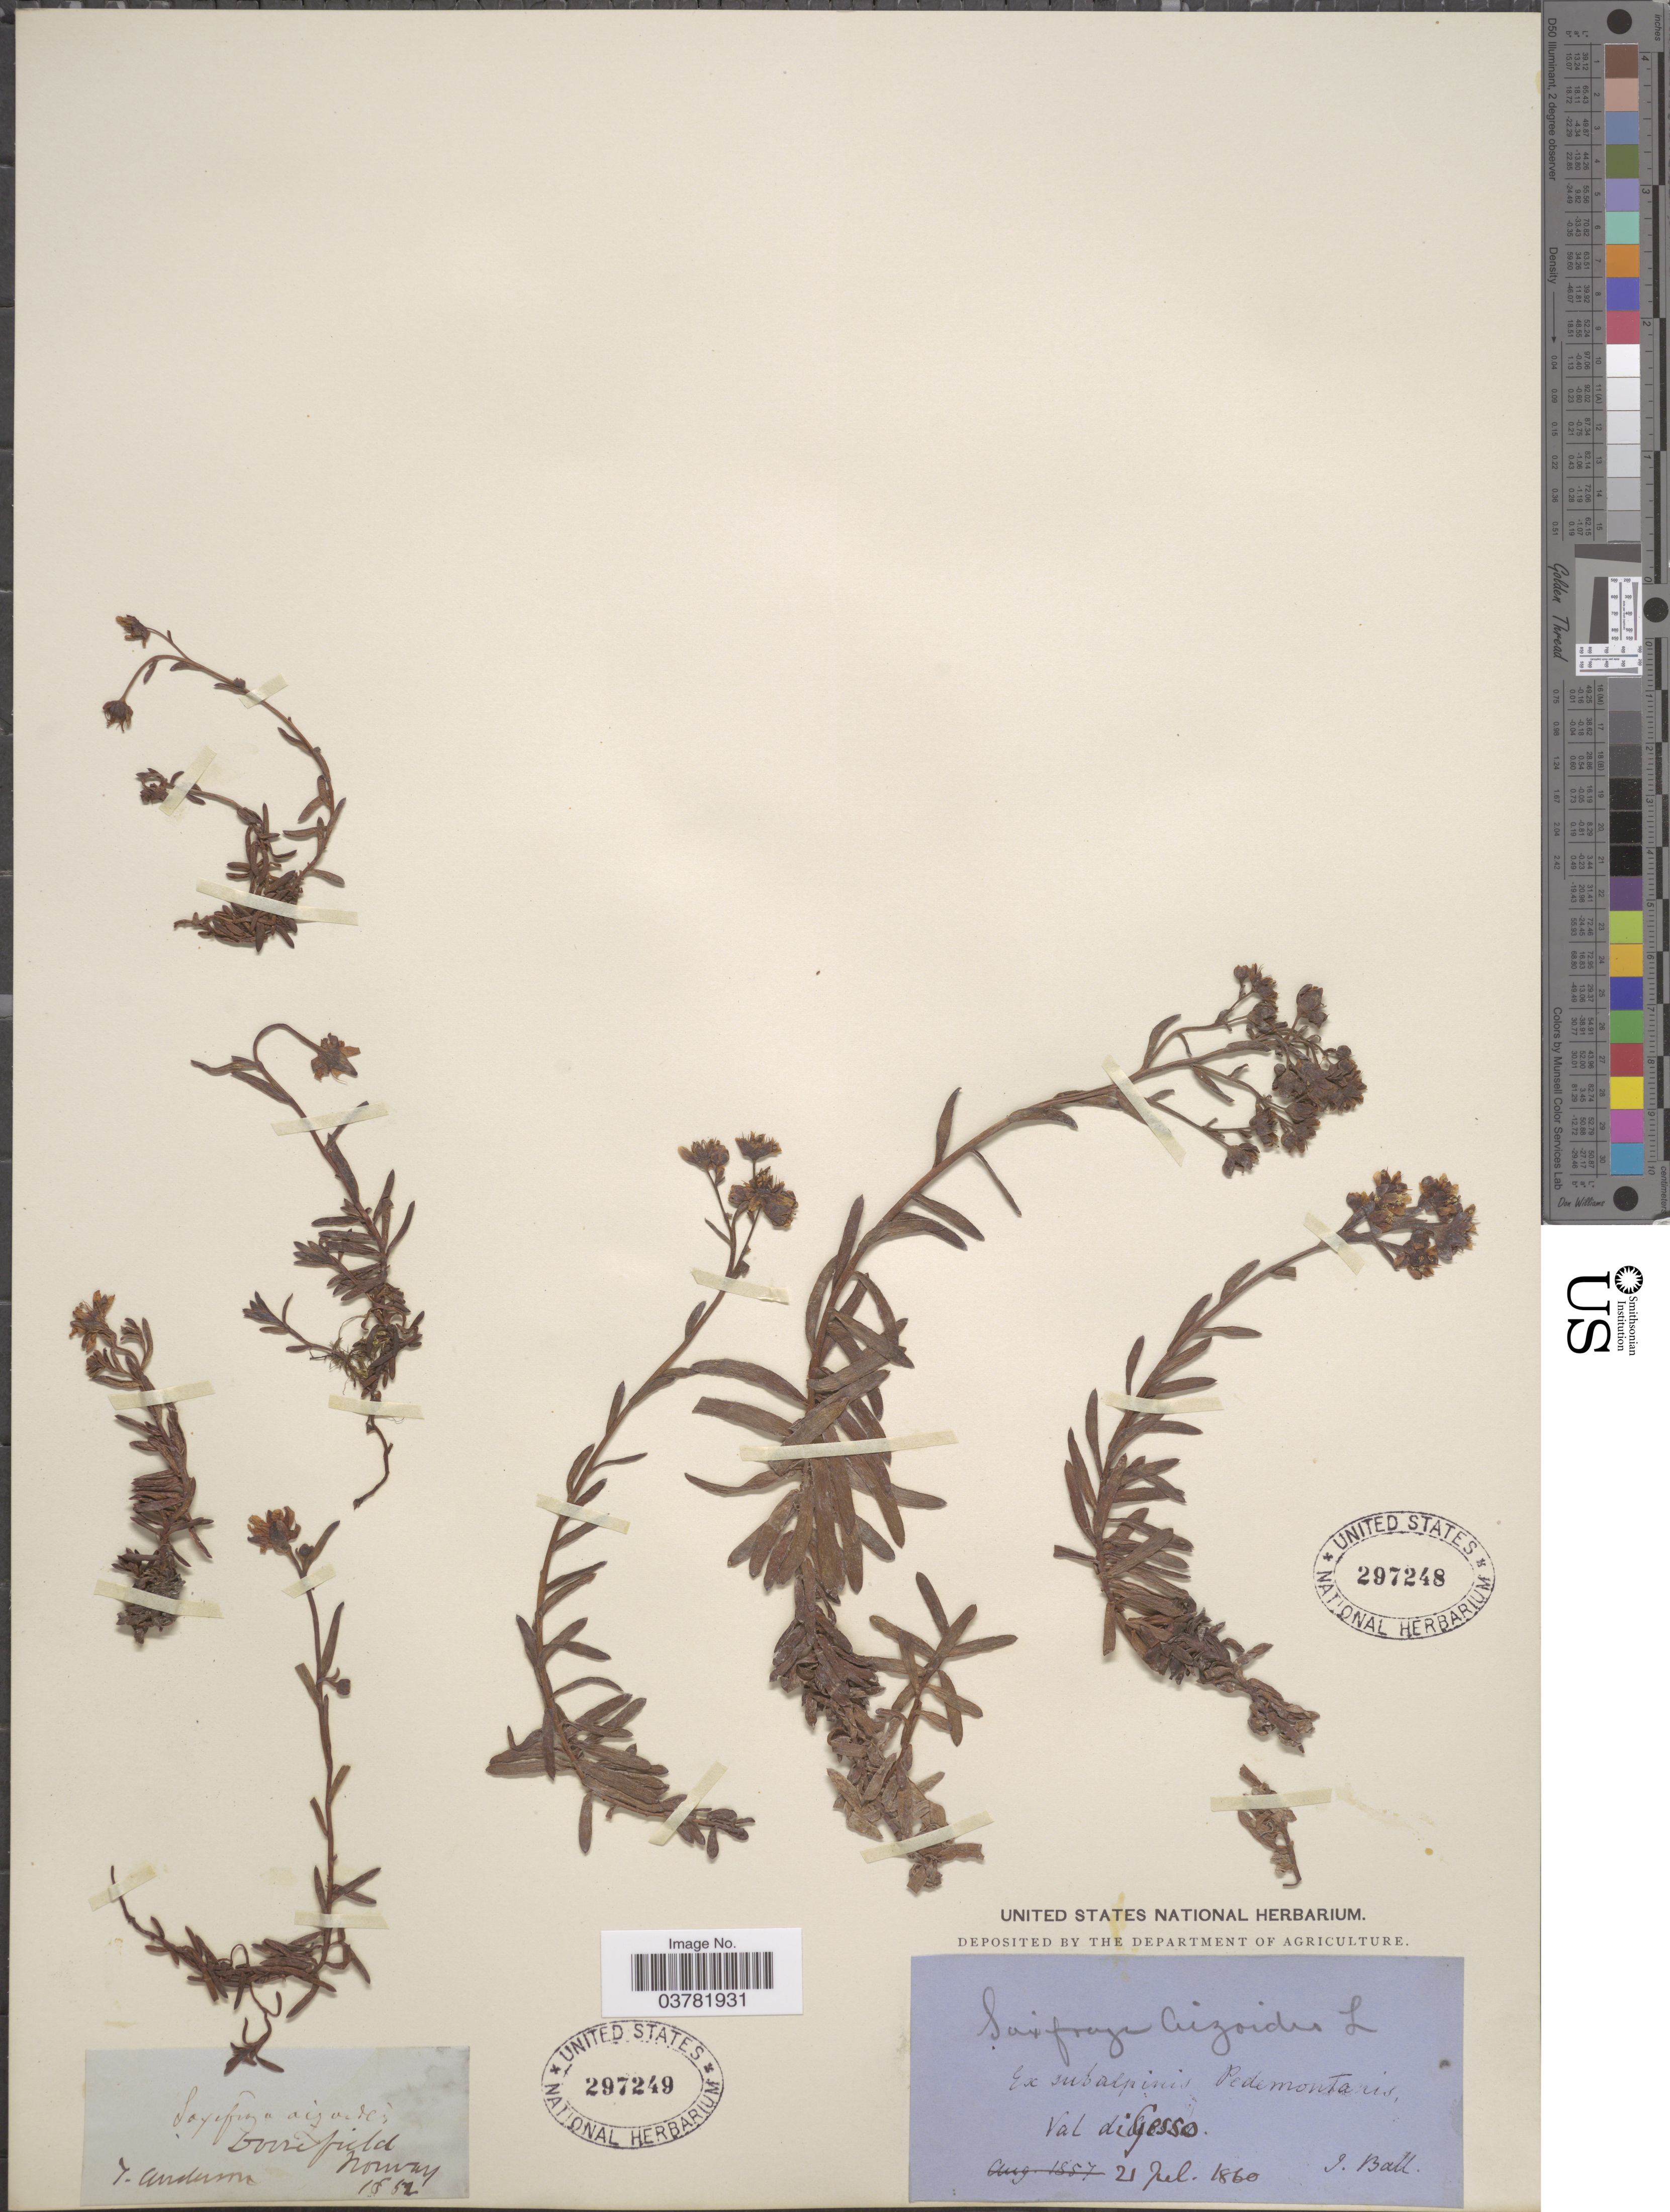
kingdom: Plantae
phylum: Tracheophyta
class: Magnoliopsida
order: Saxifragales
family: Saxifragaceae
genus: Saxifraga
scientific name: Saxifraga aizoides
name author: L.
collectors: T. Anderson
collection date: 1852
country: Norway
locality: Dorrefield.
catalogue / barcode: US 297249-2